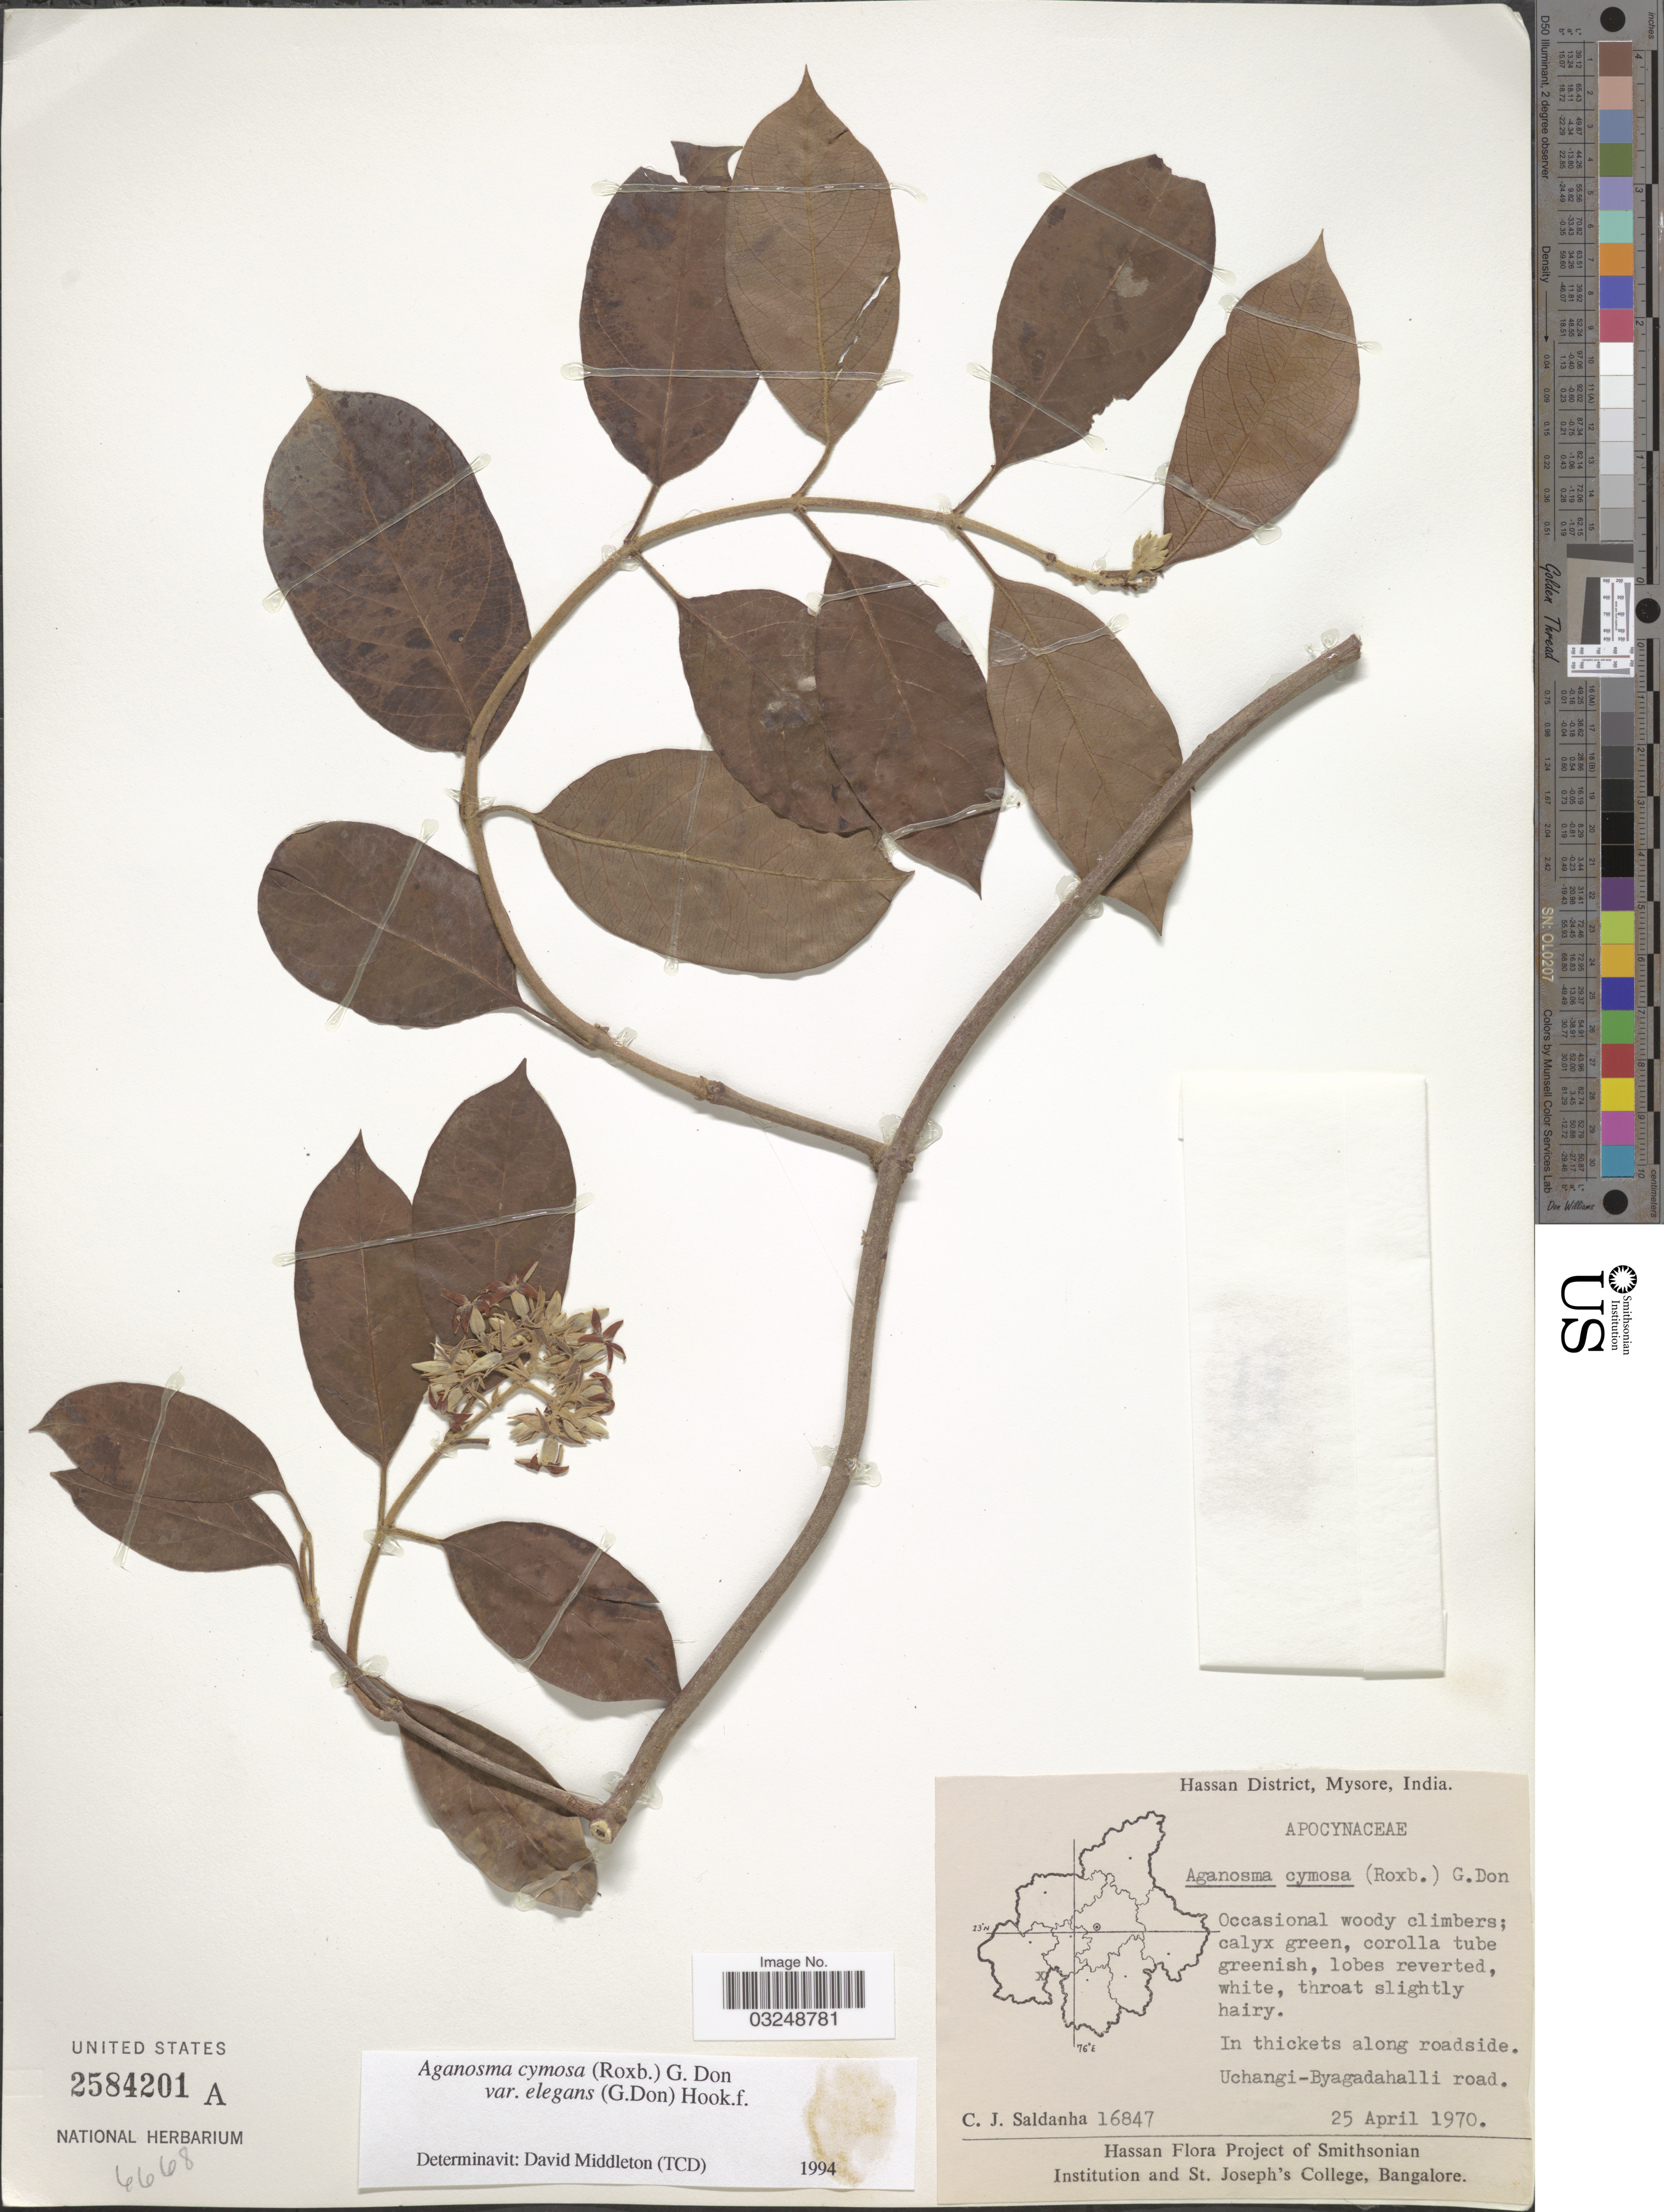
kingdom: Plantae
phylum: Tracheophyta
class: Magnoliopsida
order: Gentianales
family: Apocynaceae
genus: Aganosma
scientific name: Aganosma cymosa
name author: (Roxb.) G. Don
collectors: C. J. Saldanha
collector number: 16847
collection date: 1970-04-25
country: India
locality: Hassan District, Mysore, Uchangi-Byagadahalli road.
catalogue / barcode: US 2584201A